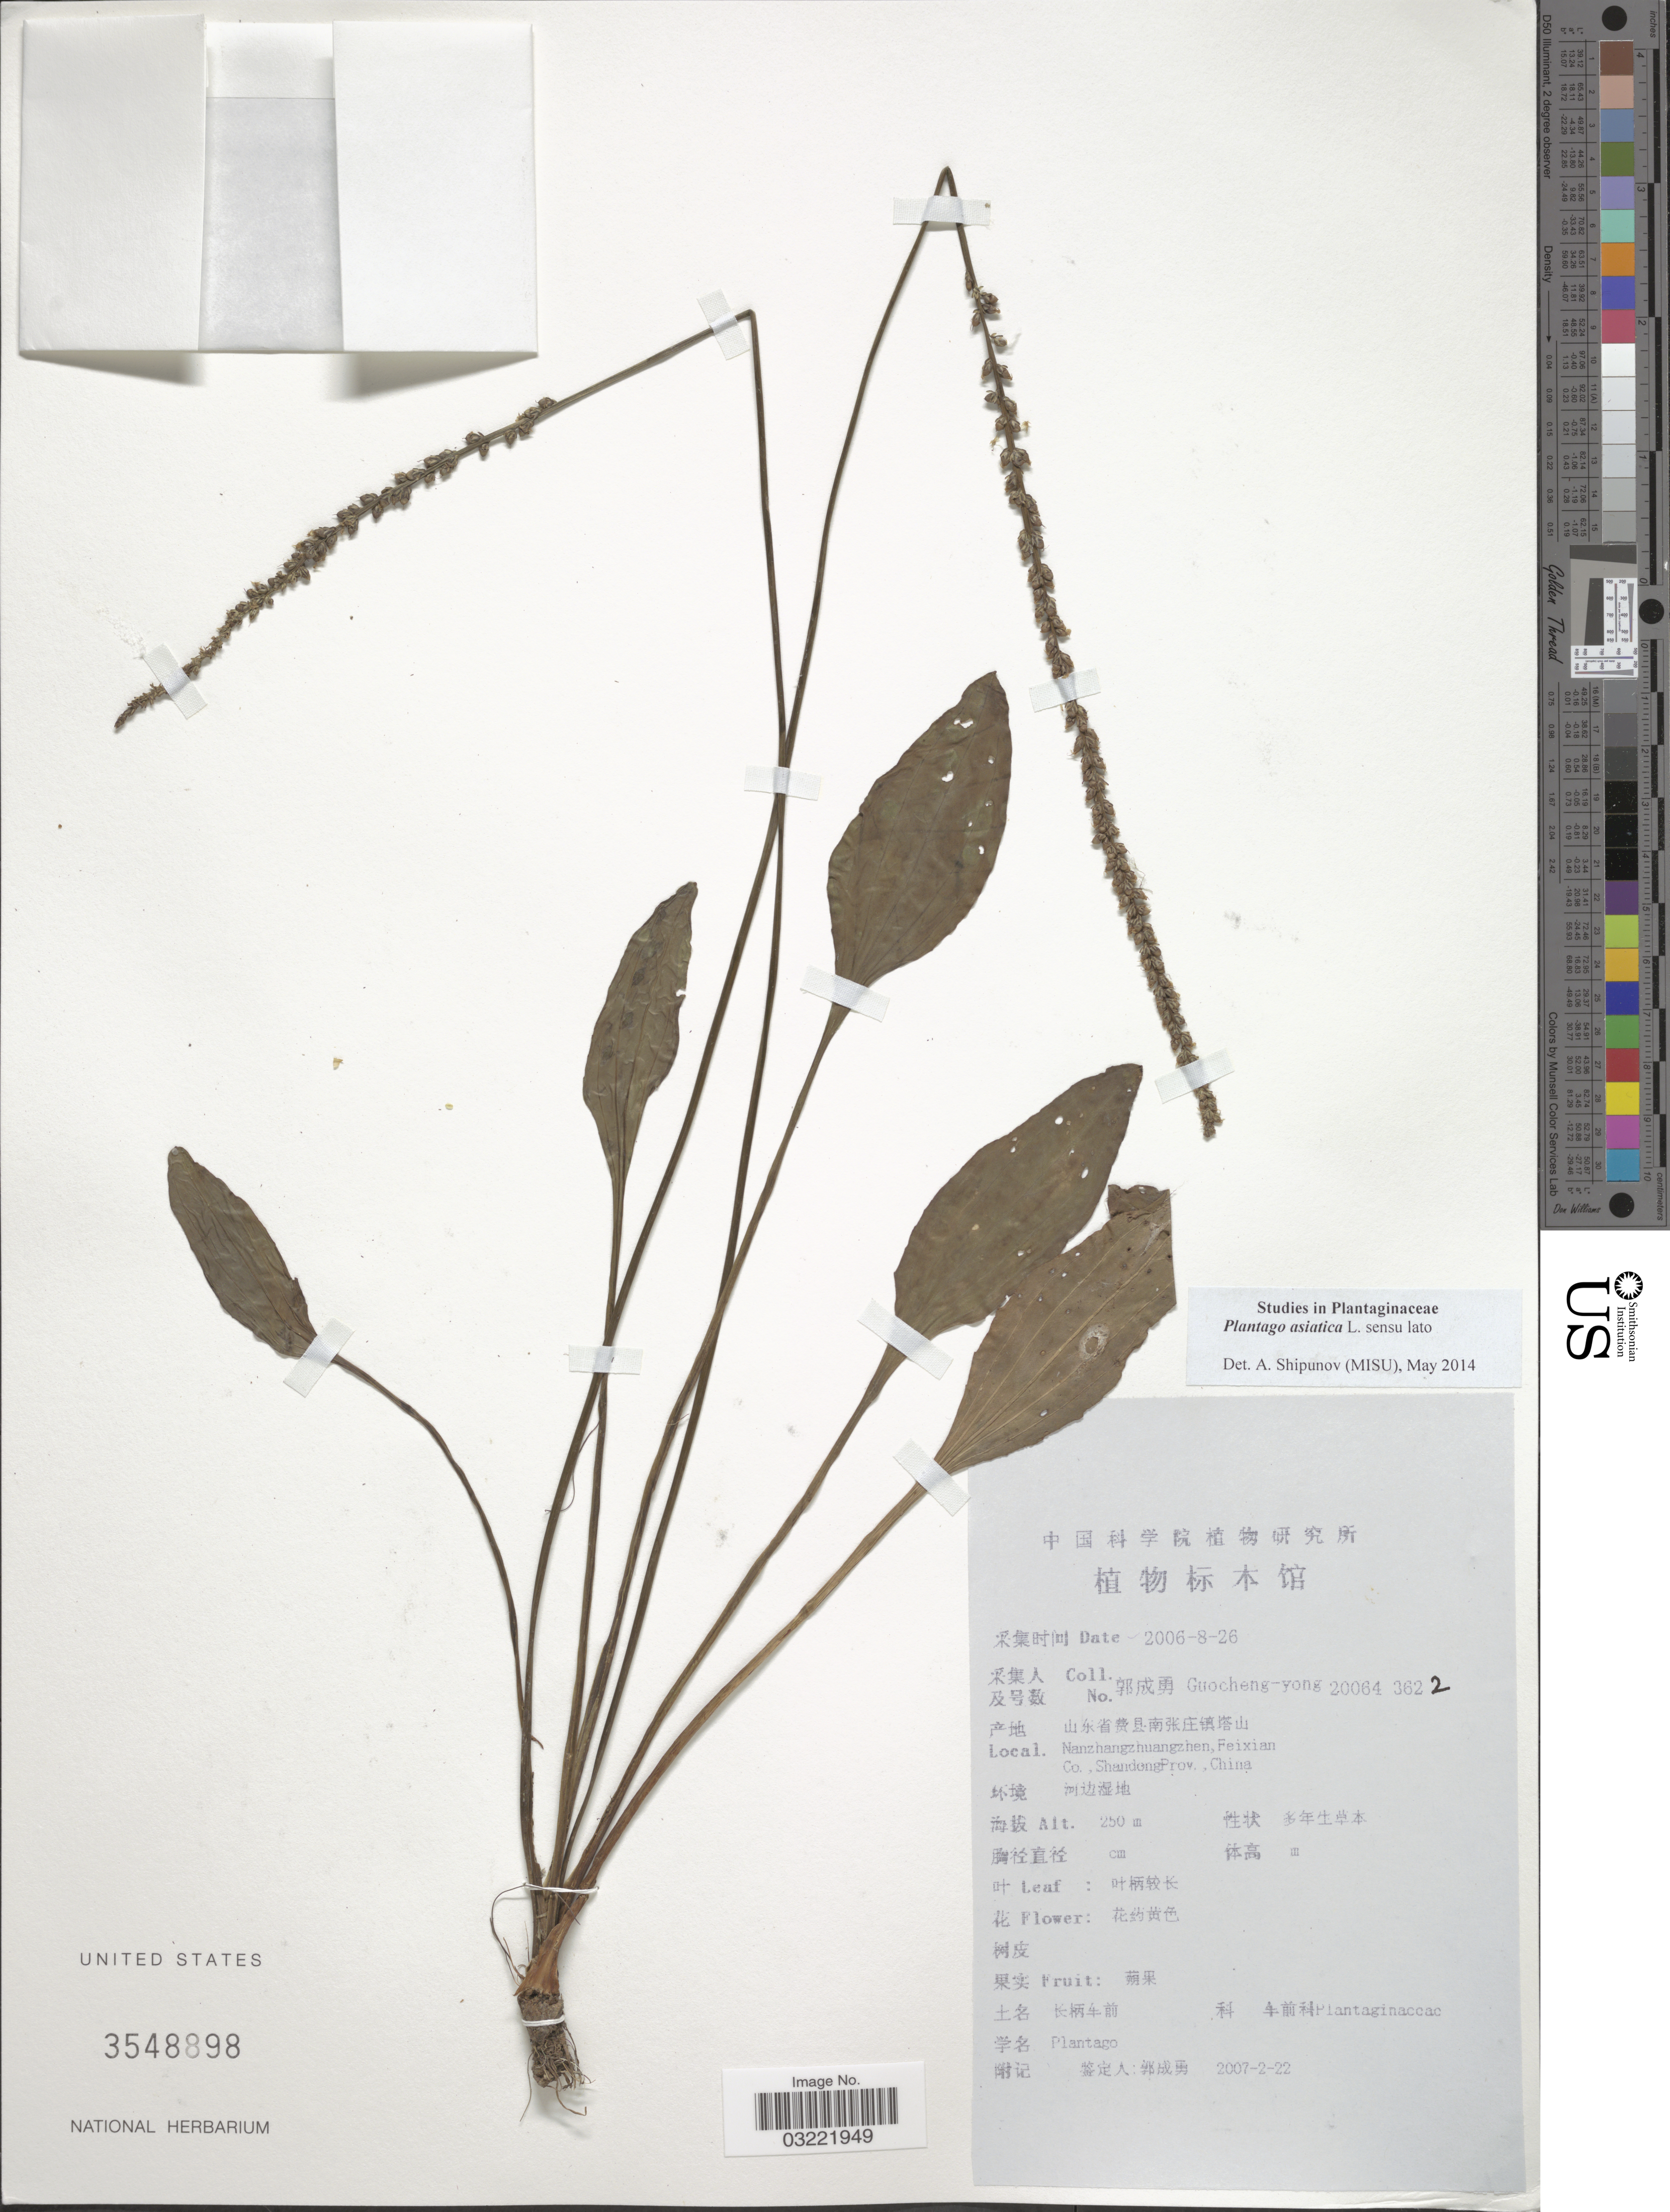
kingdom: Plantae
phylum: Tracheophyta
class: Magnoliopsida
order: Lamiales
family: Plantaginaceae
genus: Plantago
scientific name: Plantago asiatica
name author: L.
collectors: Guo cheng-yong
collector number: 20064 362 2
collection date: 2006-08-26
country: China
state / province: Shandong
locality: Nanzhangzhuangzhen, Feixian Co.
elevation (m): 250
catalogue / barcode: US 3548898